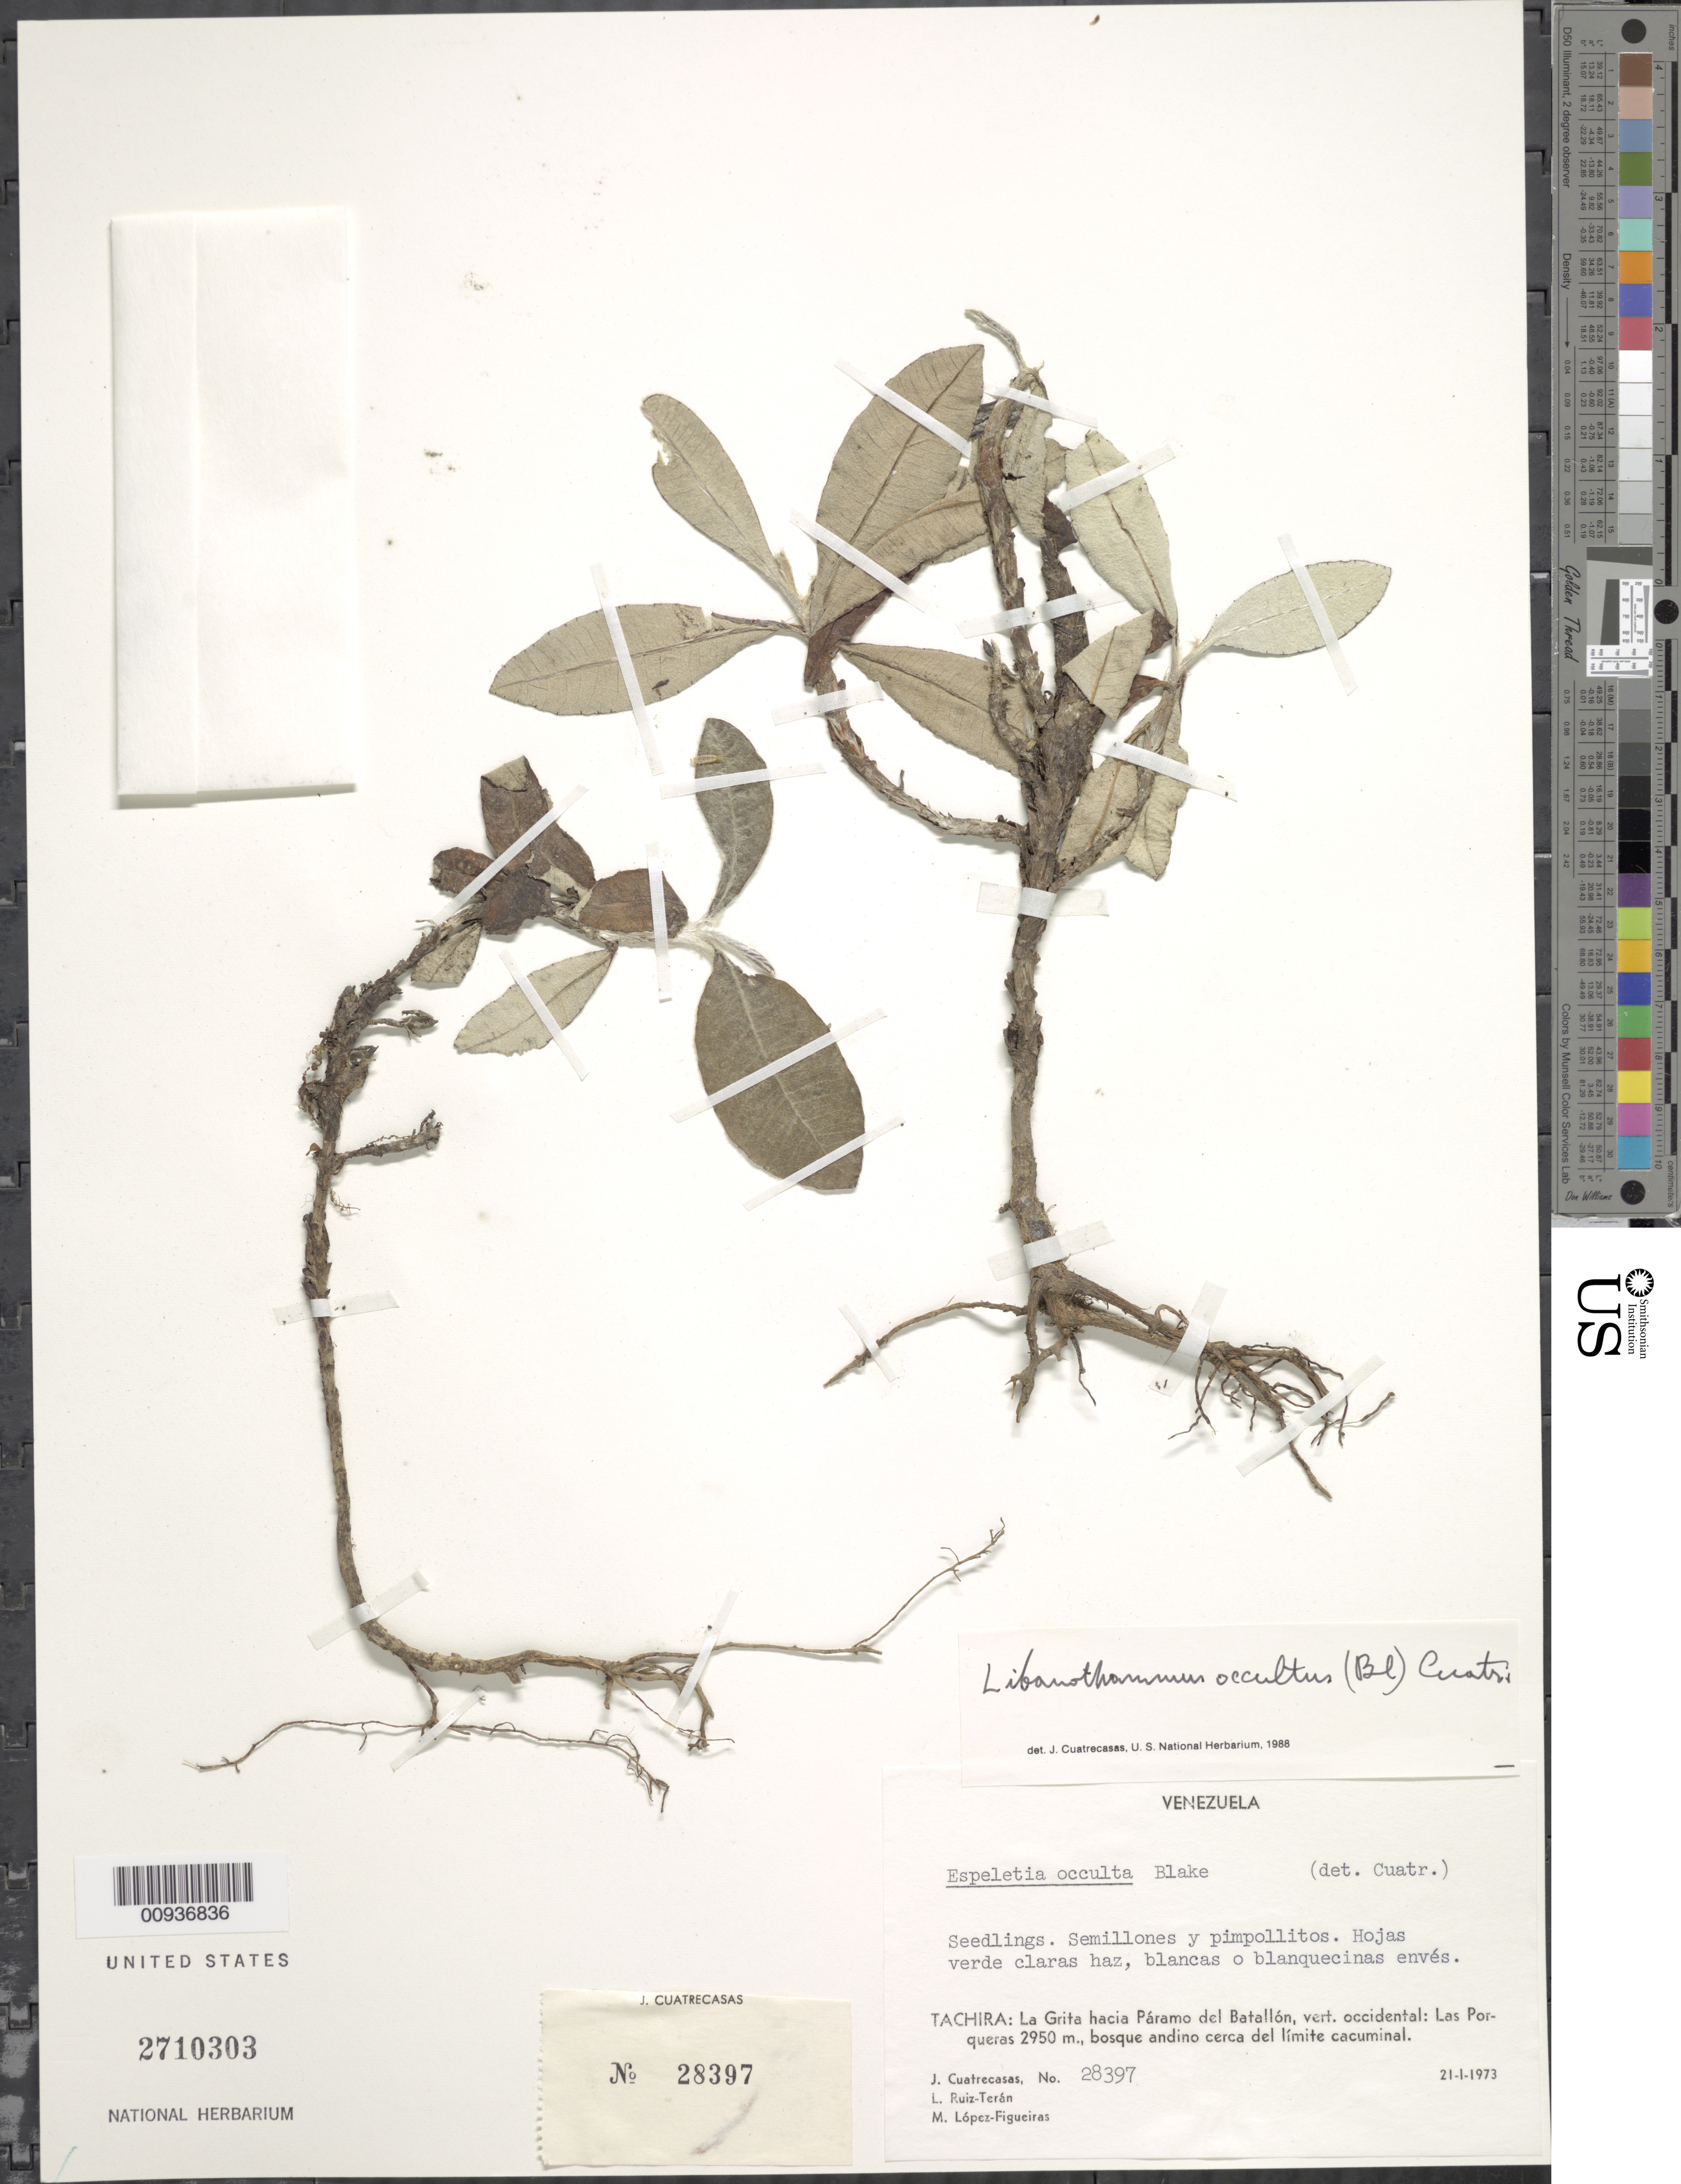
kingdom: Plantae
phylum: Tracheophyta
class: Magnoliopsida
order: Asterales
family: Asteraceae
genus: Libanothamnus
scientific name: Libanothamnus occultus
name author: (S.F. Blake) Cuatrec.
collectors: J. Cuatrecasas, L. E. Ruíz-Terán & M. López Figueiras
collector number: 28397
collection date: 1973-01-21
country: Venezuela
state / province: Tachira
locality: La Grita hacia Paramo de Batallon, vert. occidental, Las Porqueras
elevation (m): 2950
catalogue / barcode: US 2710303